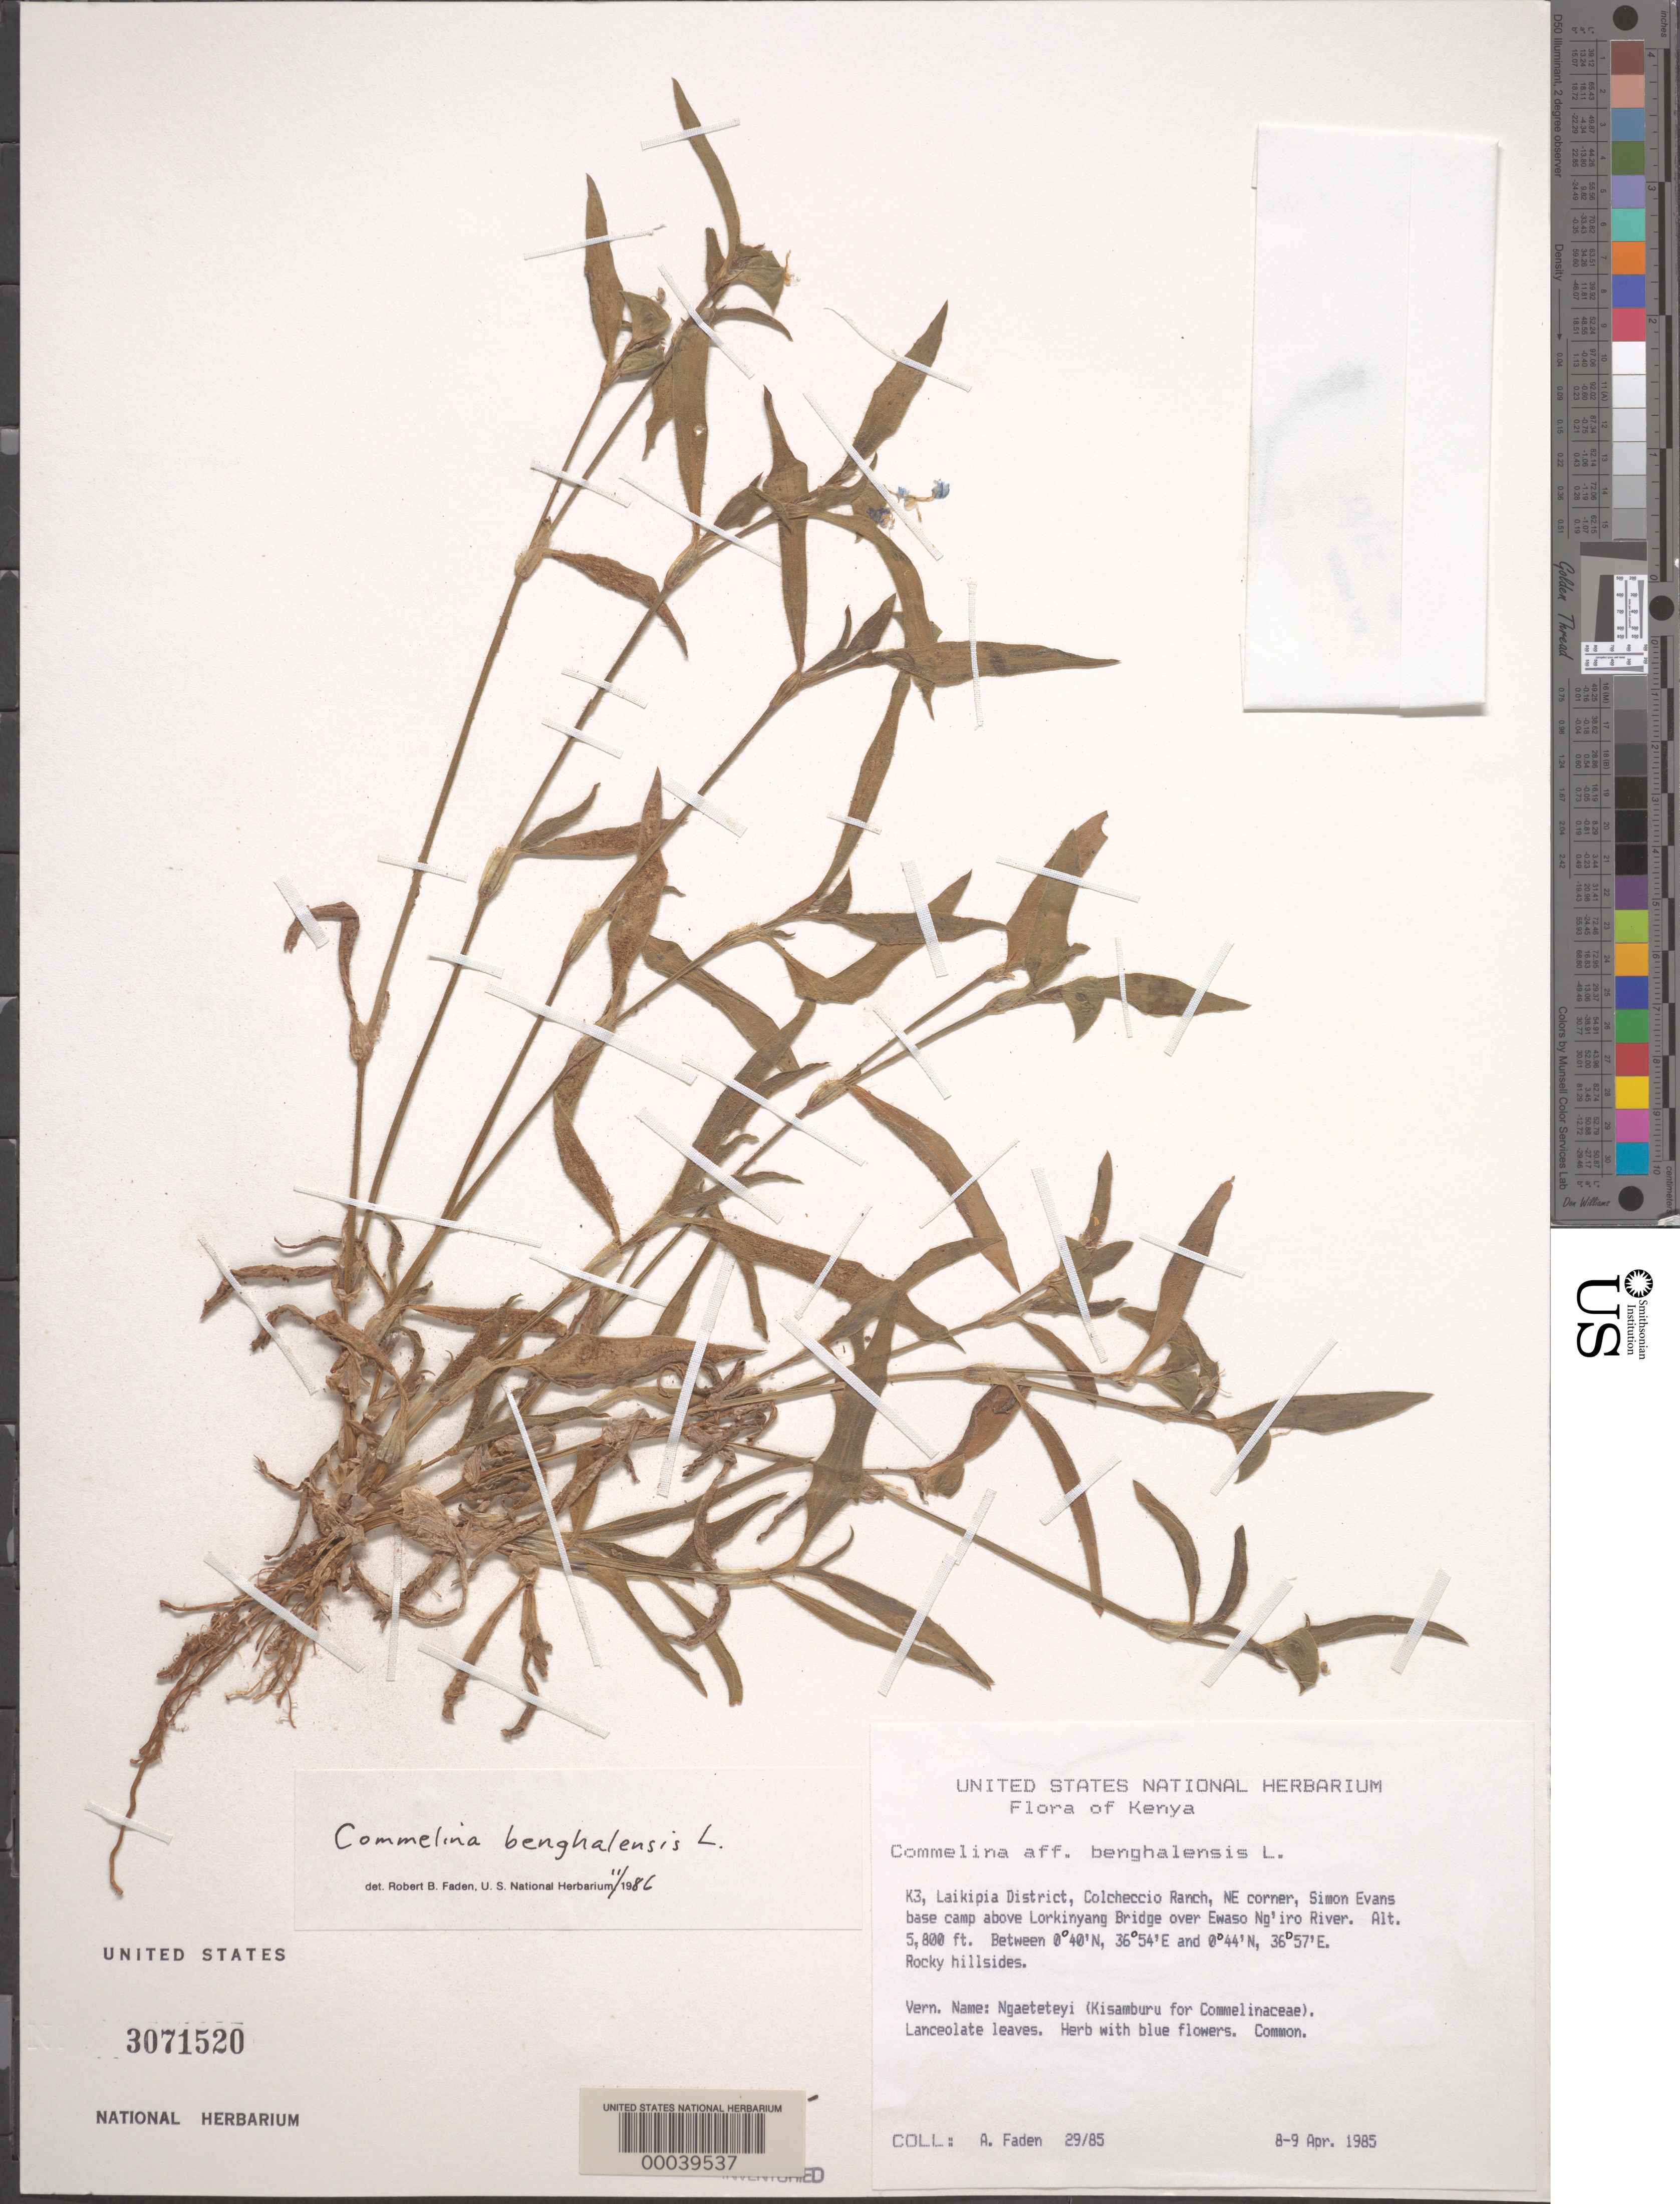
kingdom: Plantae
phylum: Tracheophyta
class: Liliopsida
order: Commelinales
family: Commelinaceae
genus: Commelina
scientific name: Commelina benghalensis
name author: L.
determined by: Faden, Robert B., (US), Smithsonian Institution - National Museum of Natural History (UNITED STATES)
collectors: A. J. Faden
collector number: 29/85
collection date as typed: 08 Apr 1985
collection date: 1985-04-08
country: Kenya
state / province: Laikipia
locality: Colcheccio ranch, ne corner, simons evans base camp above lorkinyang bridge over ewaso ng'iro river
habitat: Rocky hillsides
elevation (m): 1769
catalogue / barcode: US 3071520